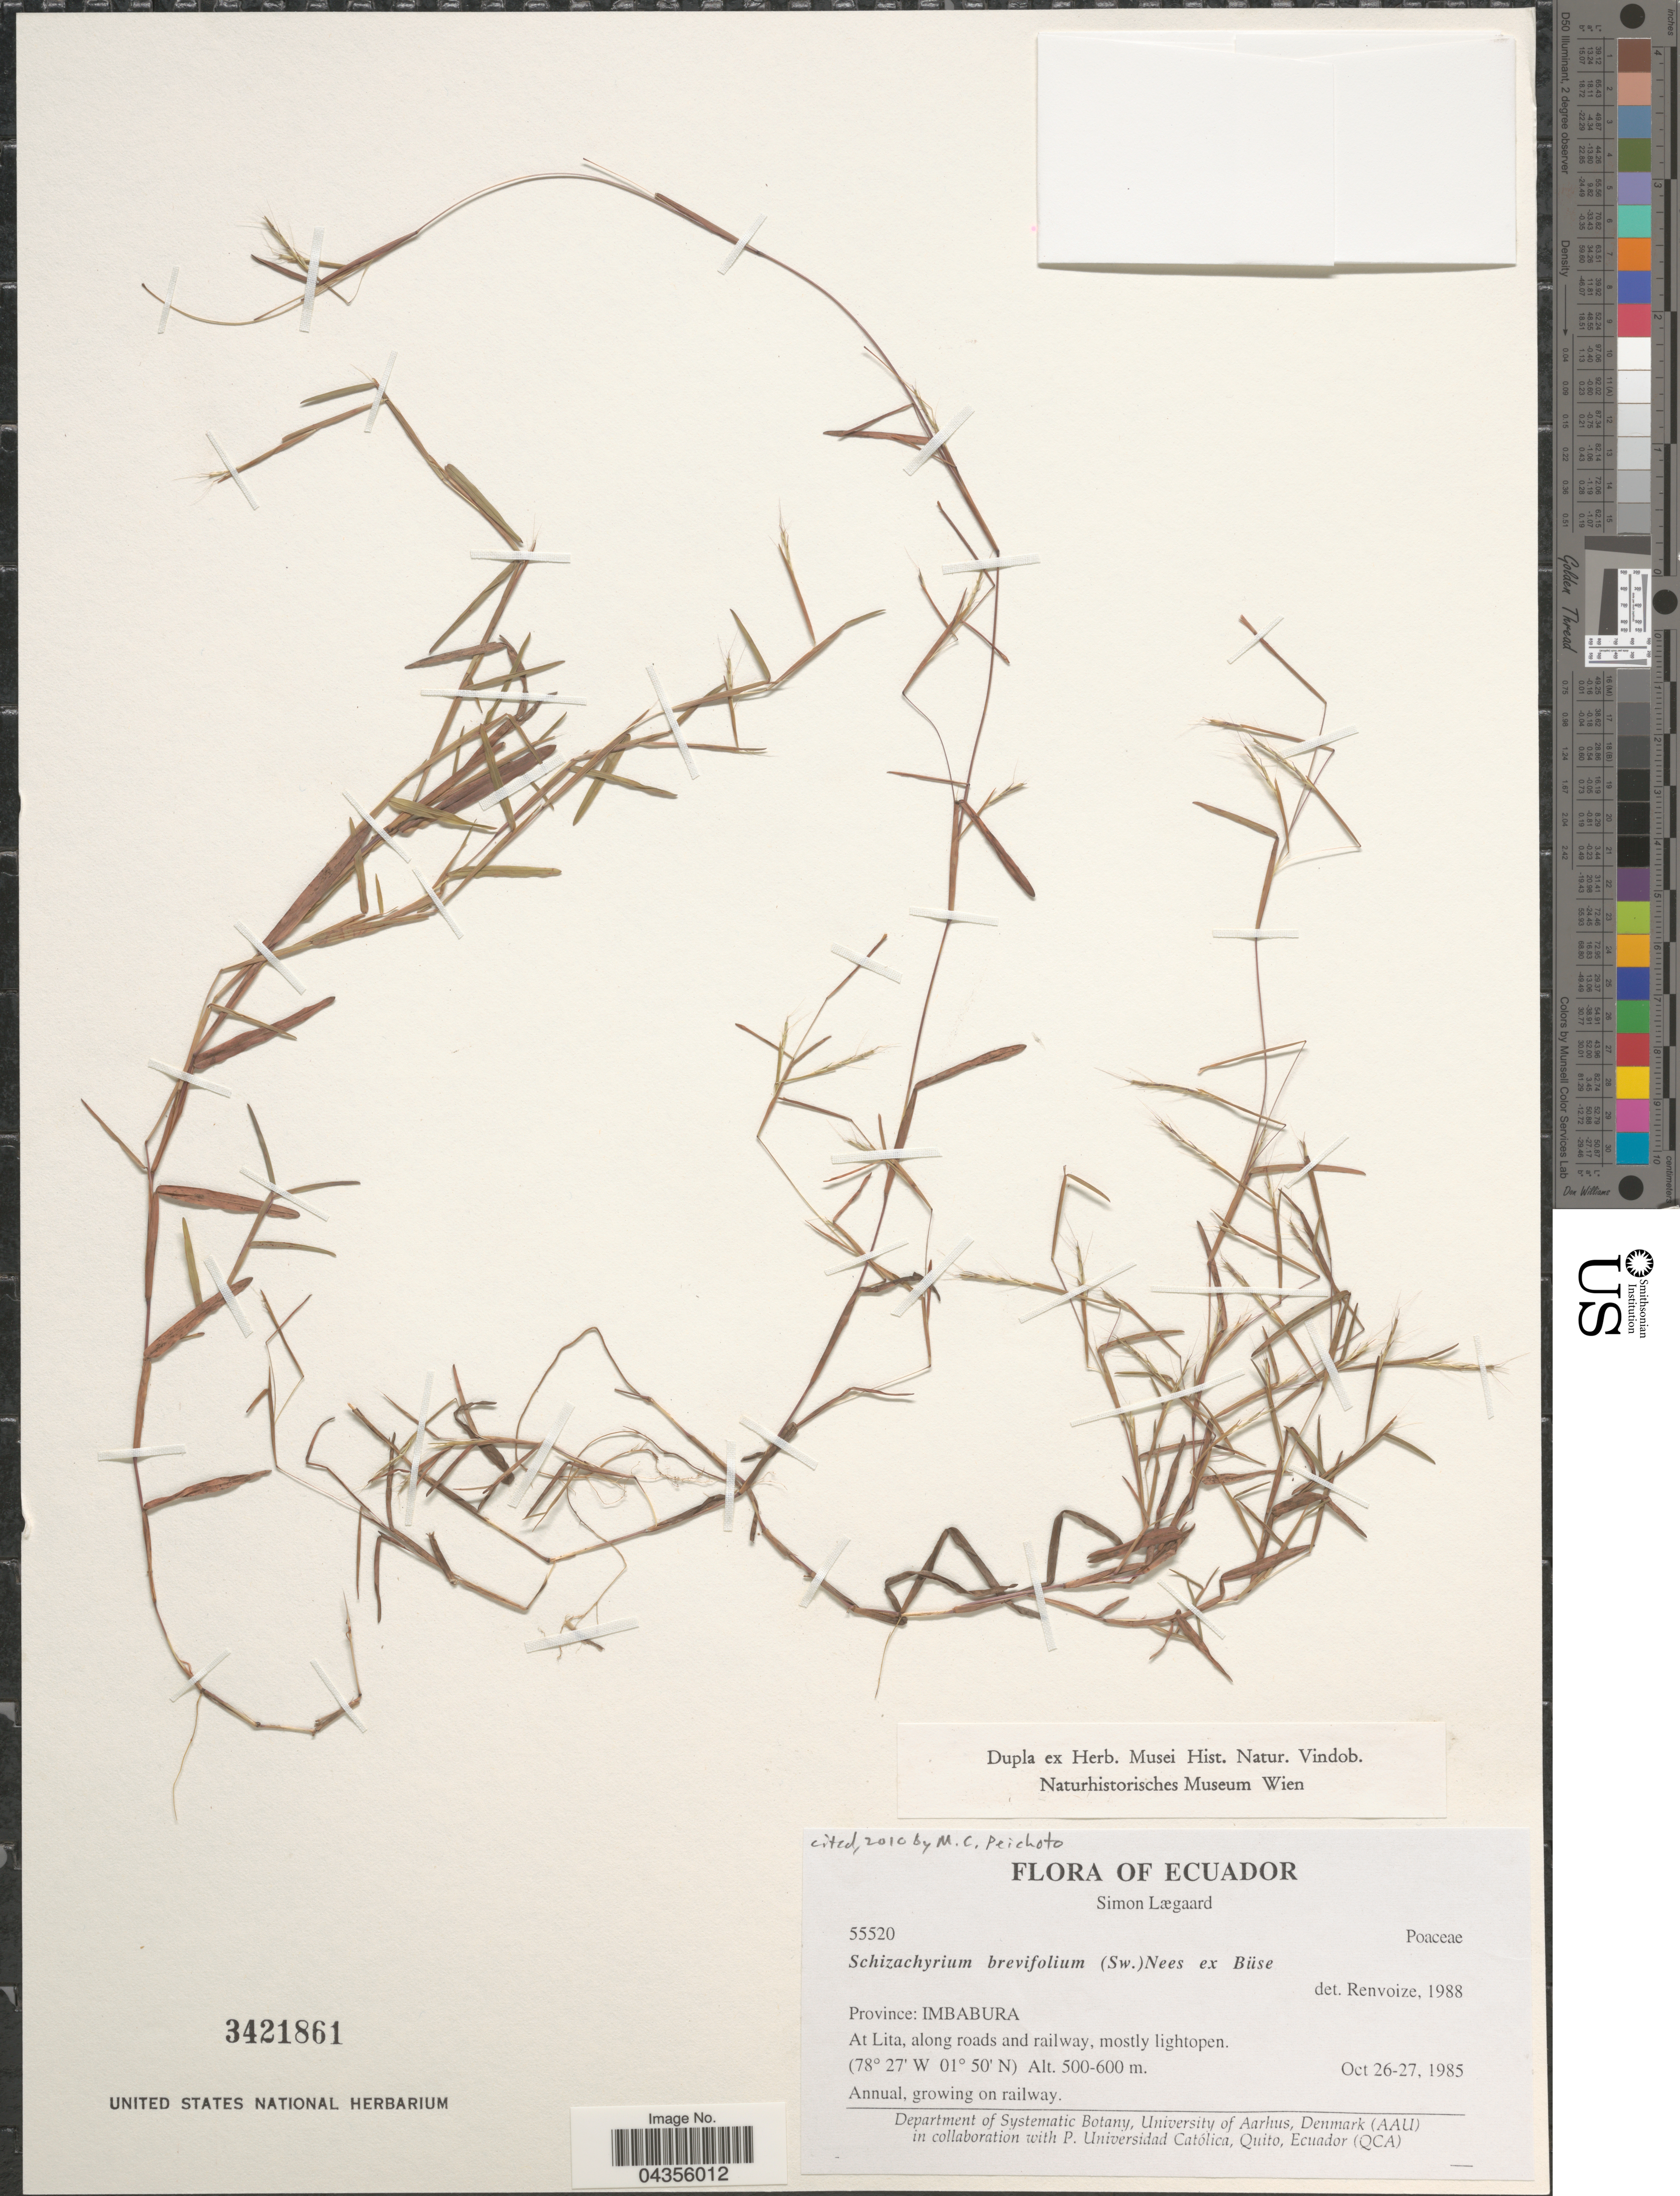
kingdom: Plantae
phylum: Tracheophyta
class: Liliopsida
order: Poales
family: Poaceae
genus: Schizachyrium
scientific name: Schizachyrium brevifolium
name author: (Sw.) Nees ex Büse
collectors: S. Lægaard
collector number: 55520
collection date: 1985-10-26/1985-10-27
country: Ecuador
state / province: Imbabura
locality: At Lita, along roads and railway.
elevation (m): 500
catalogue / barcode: US 3421861